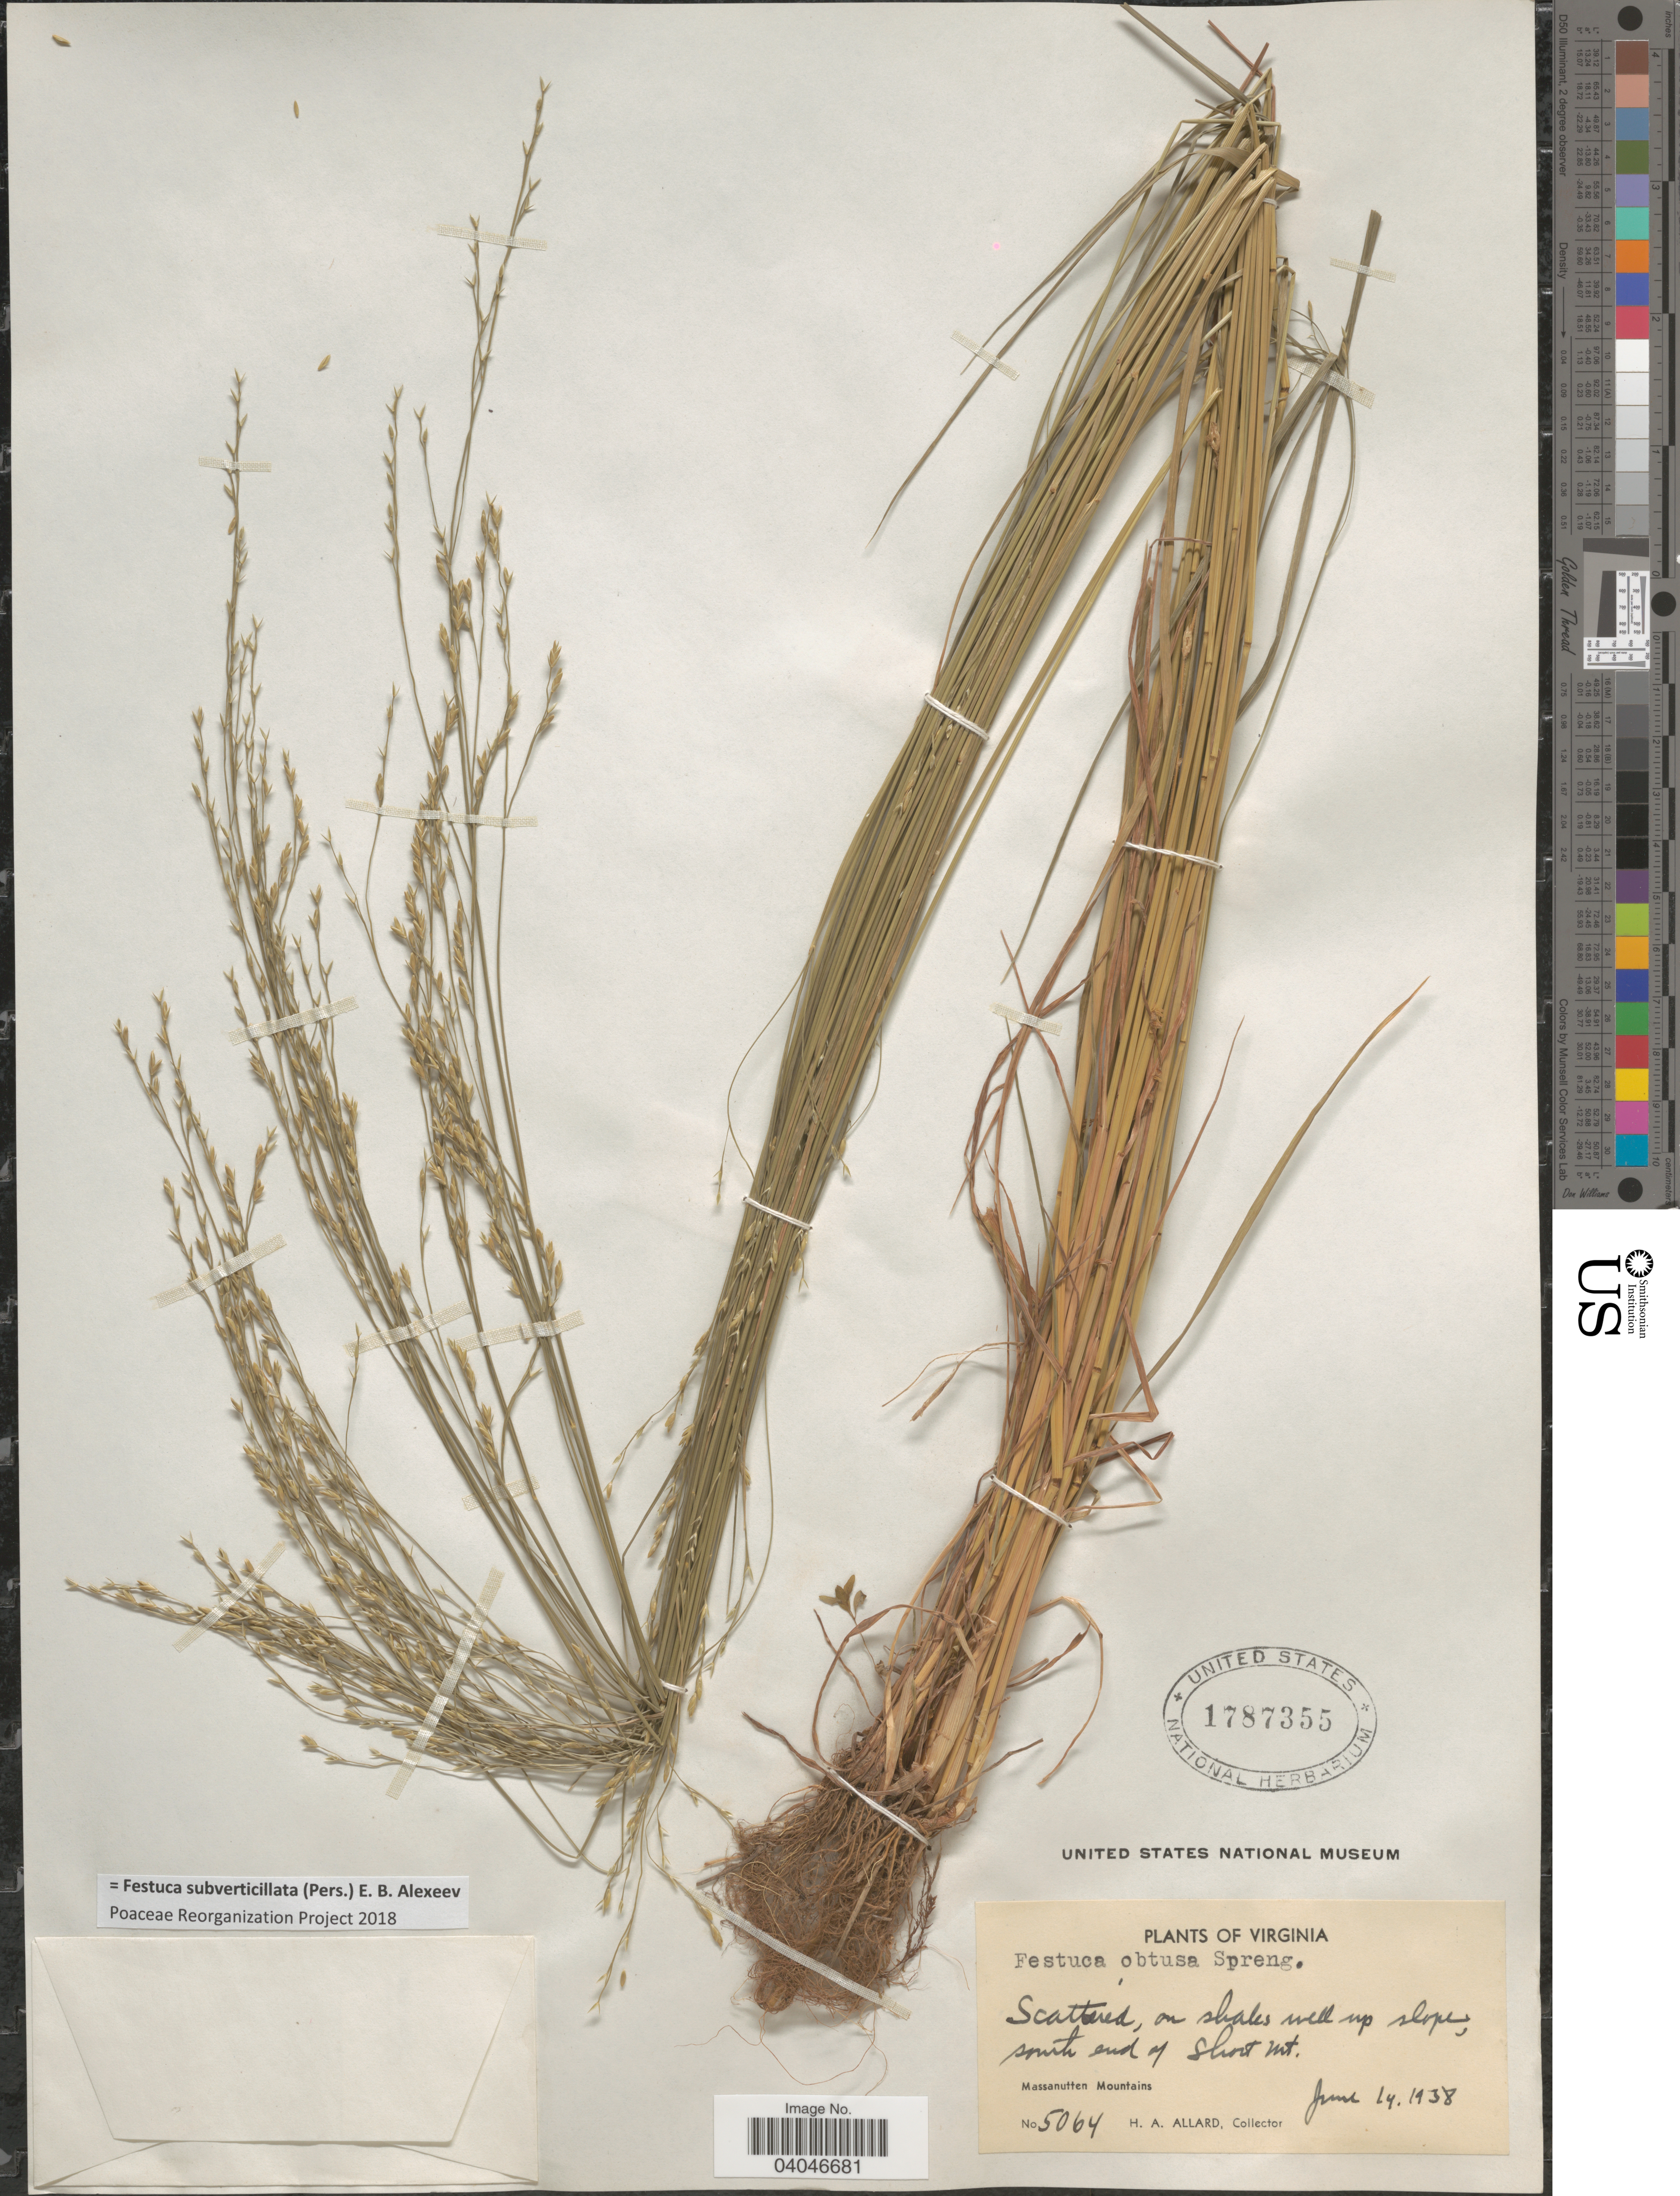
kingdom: Plantae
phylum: Tracheophyta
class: Liliopsida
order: Poales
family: Poaceae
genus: Festuca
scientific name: Festuca subverticillata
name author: (Pers.) E.B. Alexeev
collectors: H. A. Allard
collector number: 5064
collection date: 1938-06-14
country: United States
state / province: Virginia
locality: Scattered, on shales well up slope, south end of Short Mt. Massanutten.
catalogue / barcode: US 1787355